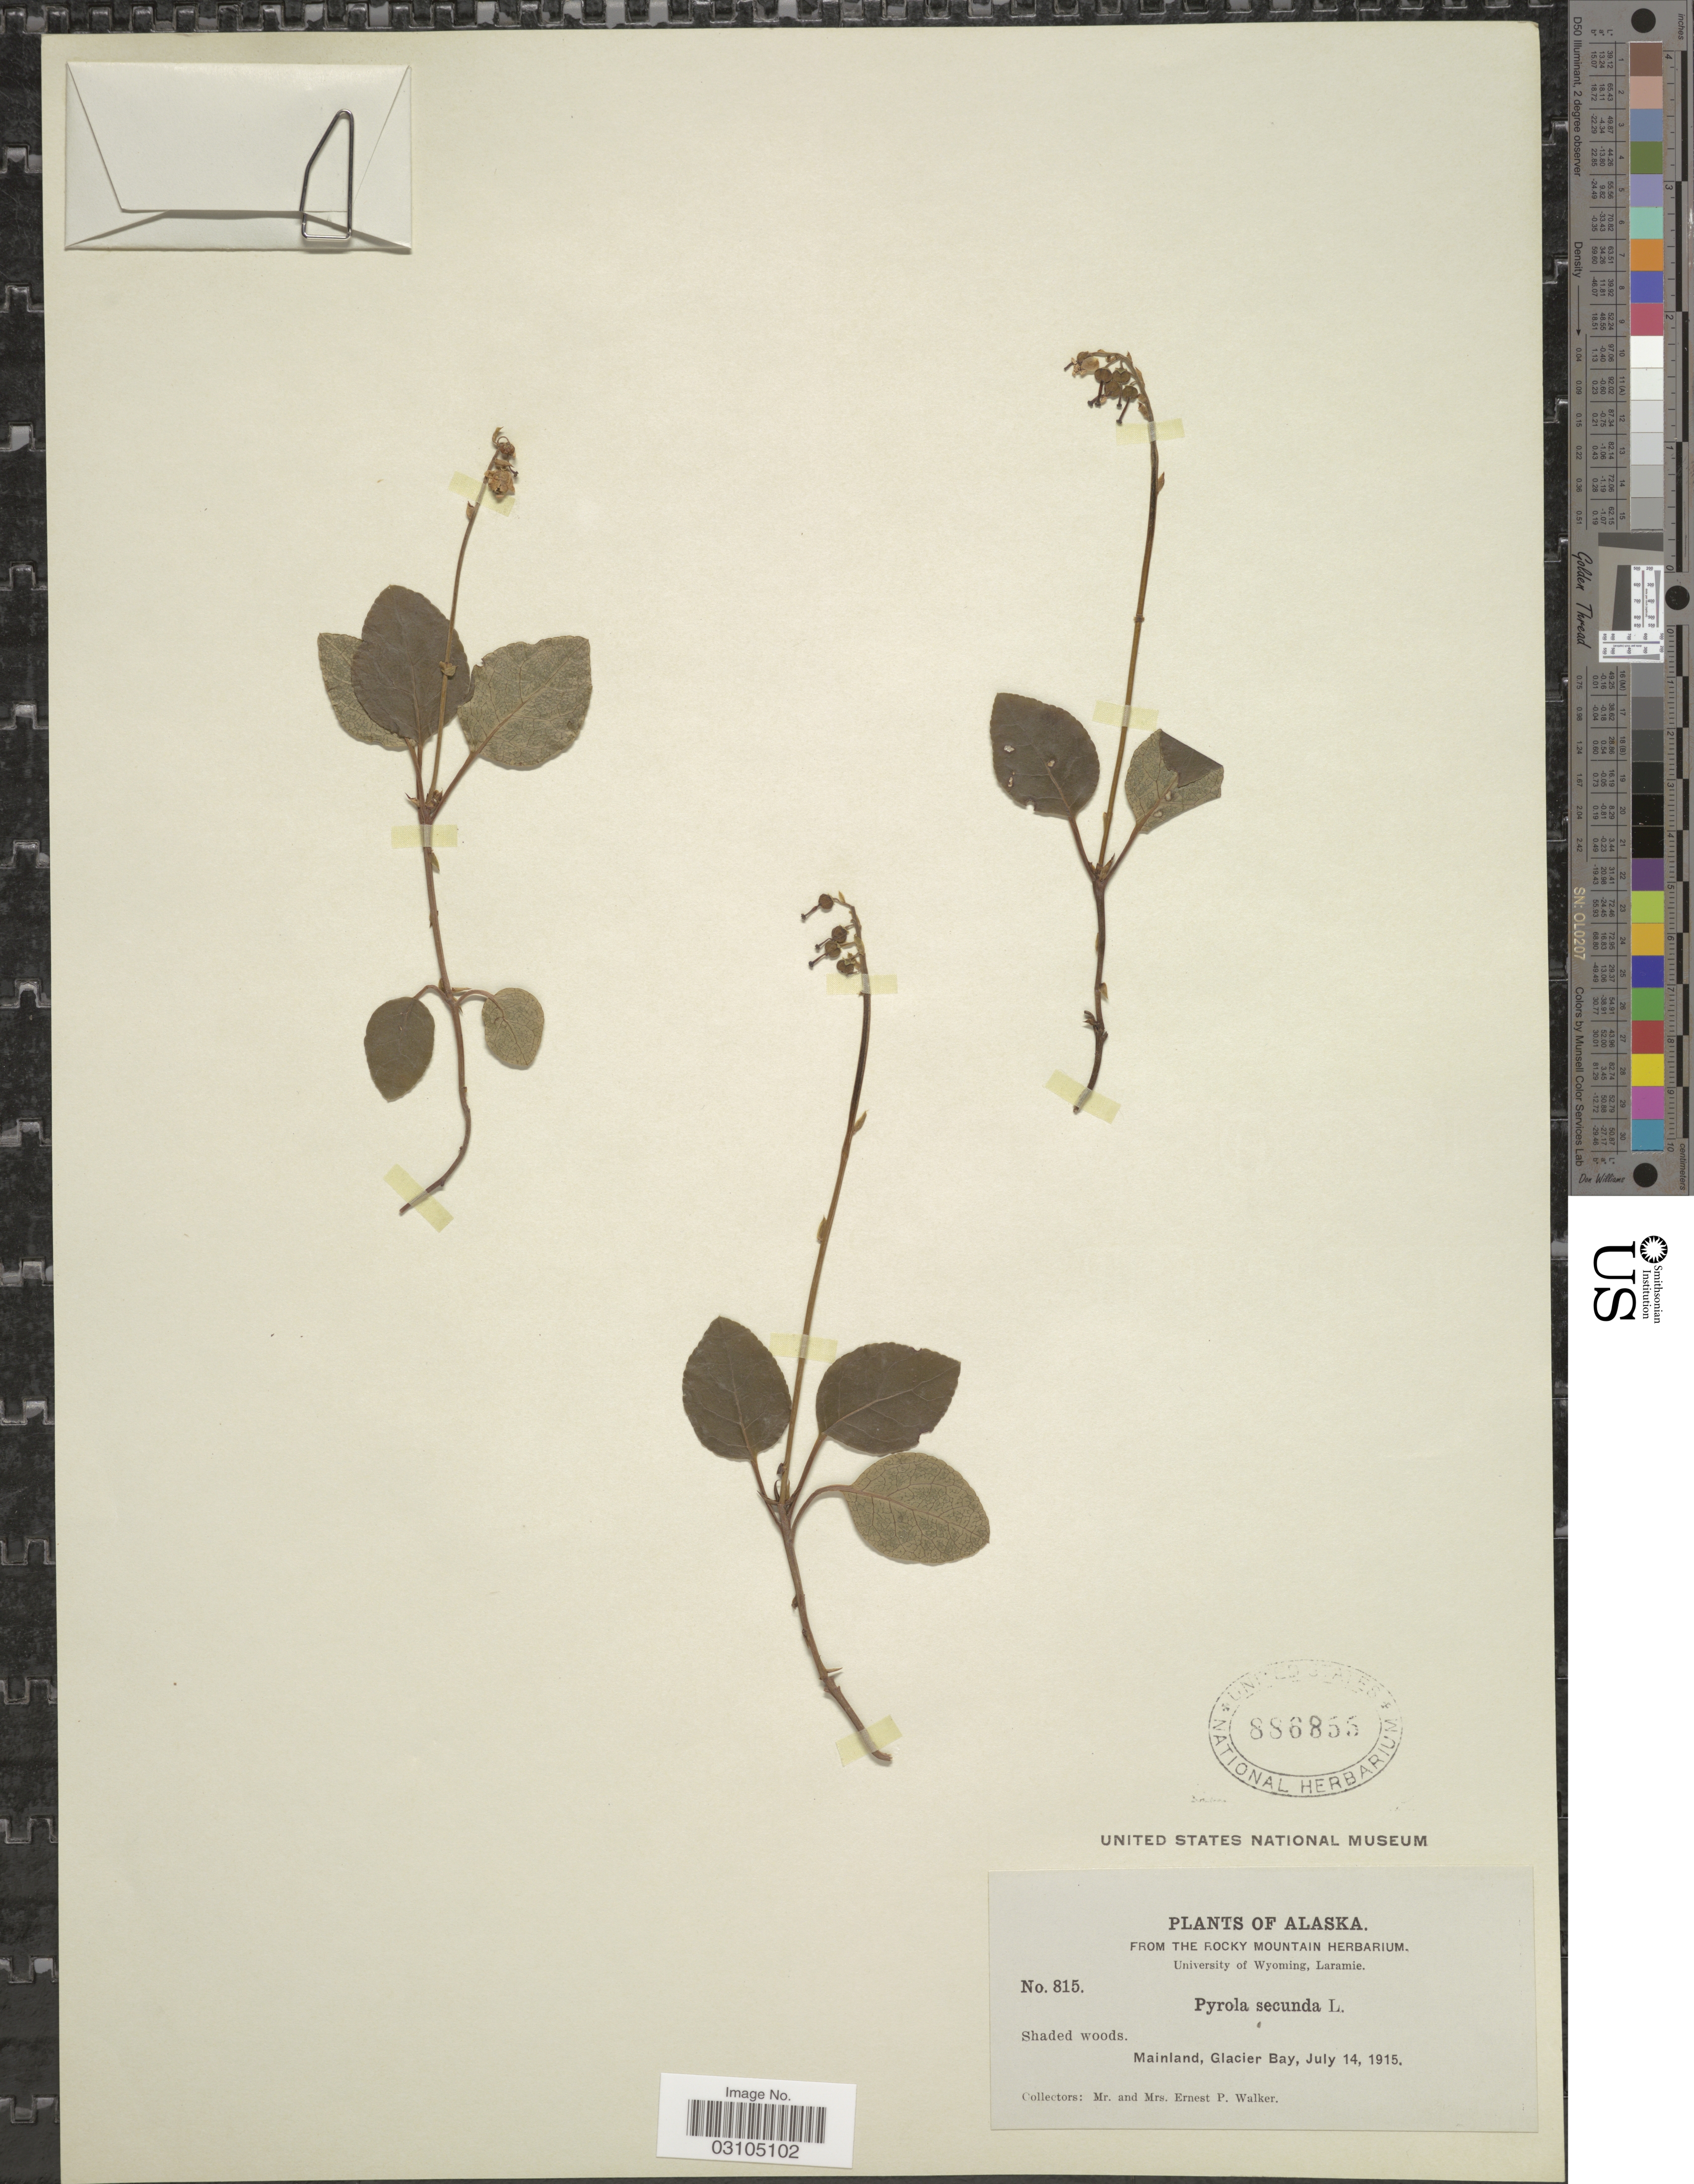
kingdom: Plantae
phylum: Tracheophyta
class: Magnoliopsida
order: Ericales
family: Ericaceae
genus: Orthilia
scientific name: Orthilia secunda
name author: (L.) House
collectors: E. P. Walker & E. Walker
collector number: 815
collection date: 1915-07-14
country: United States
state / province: Alaska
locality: Mainland, Glacier Bay.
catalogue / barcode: US 886855